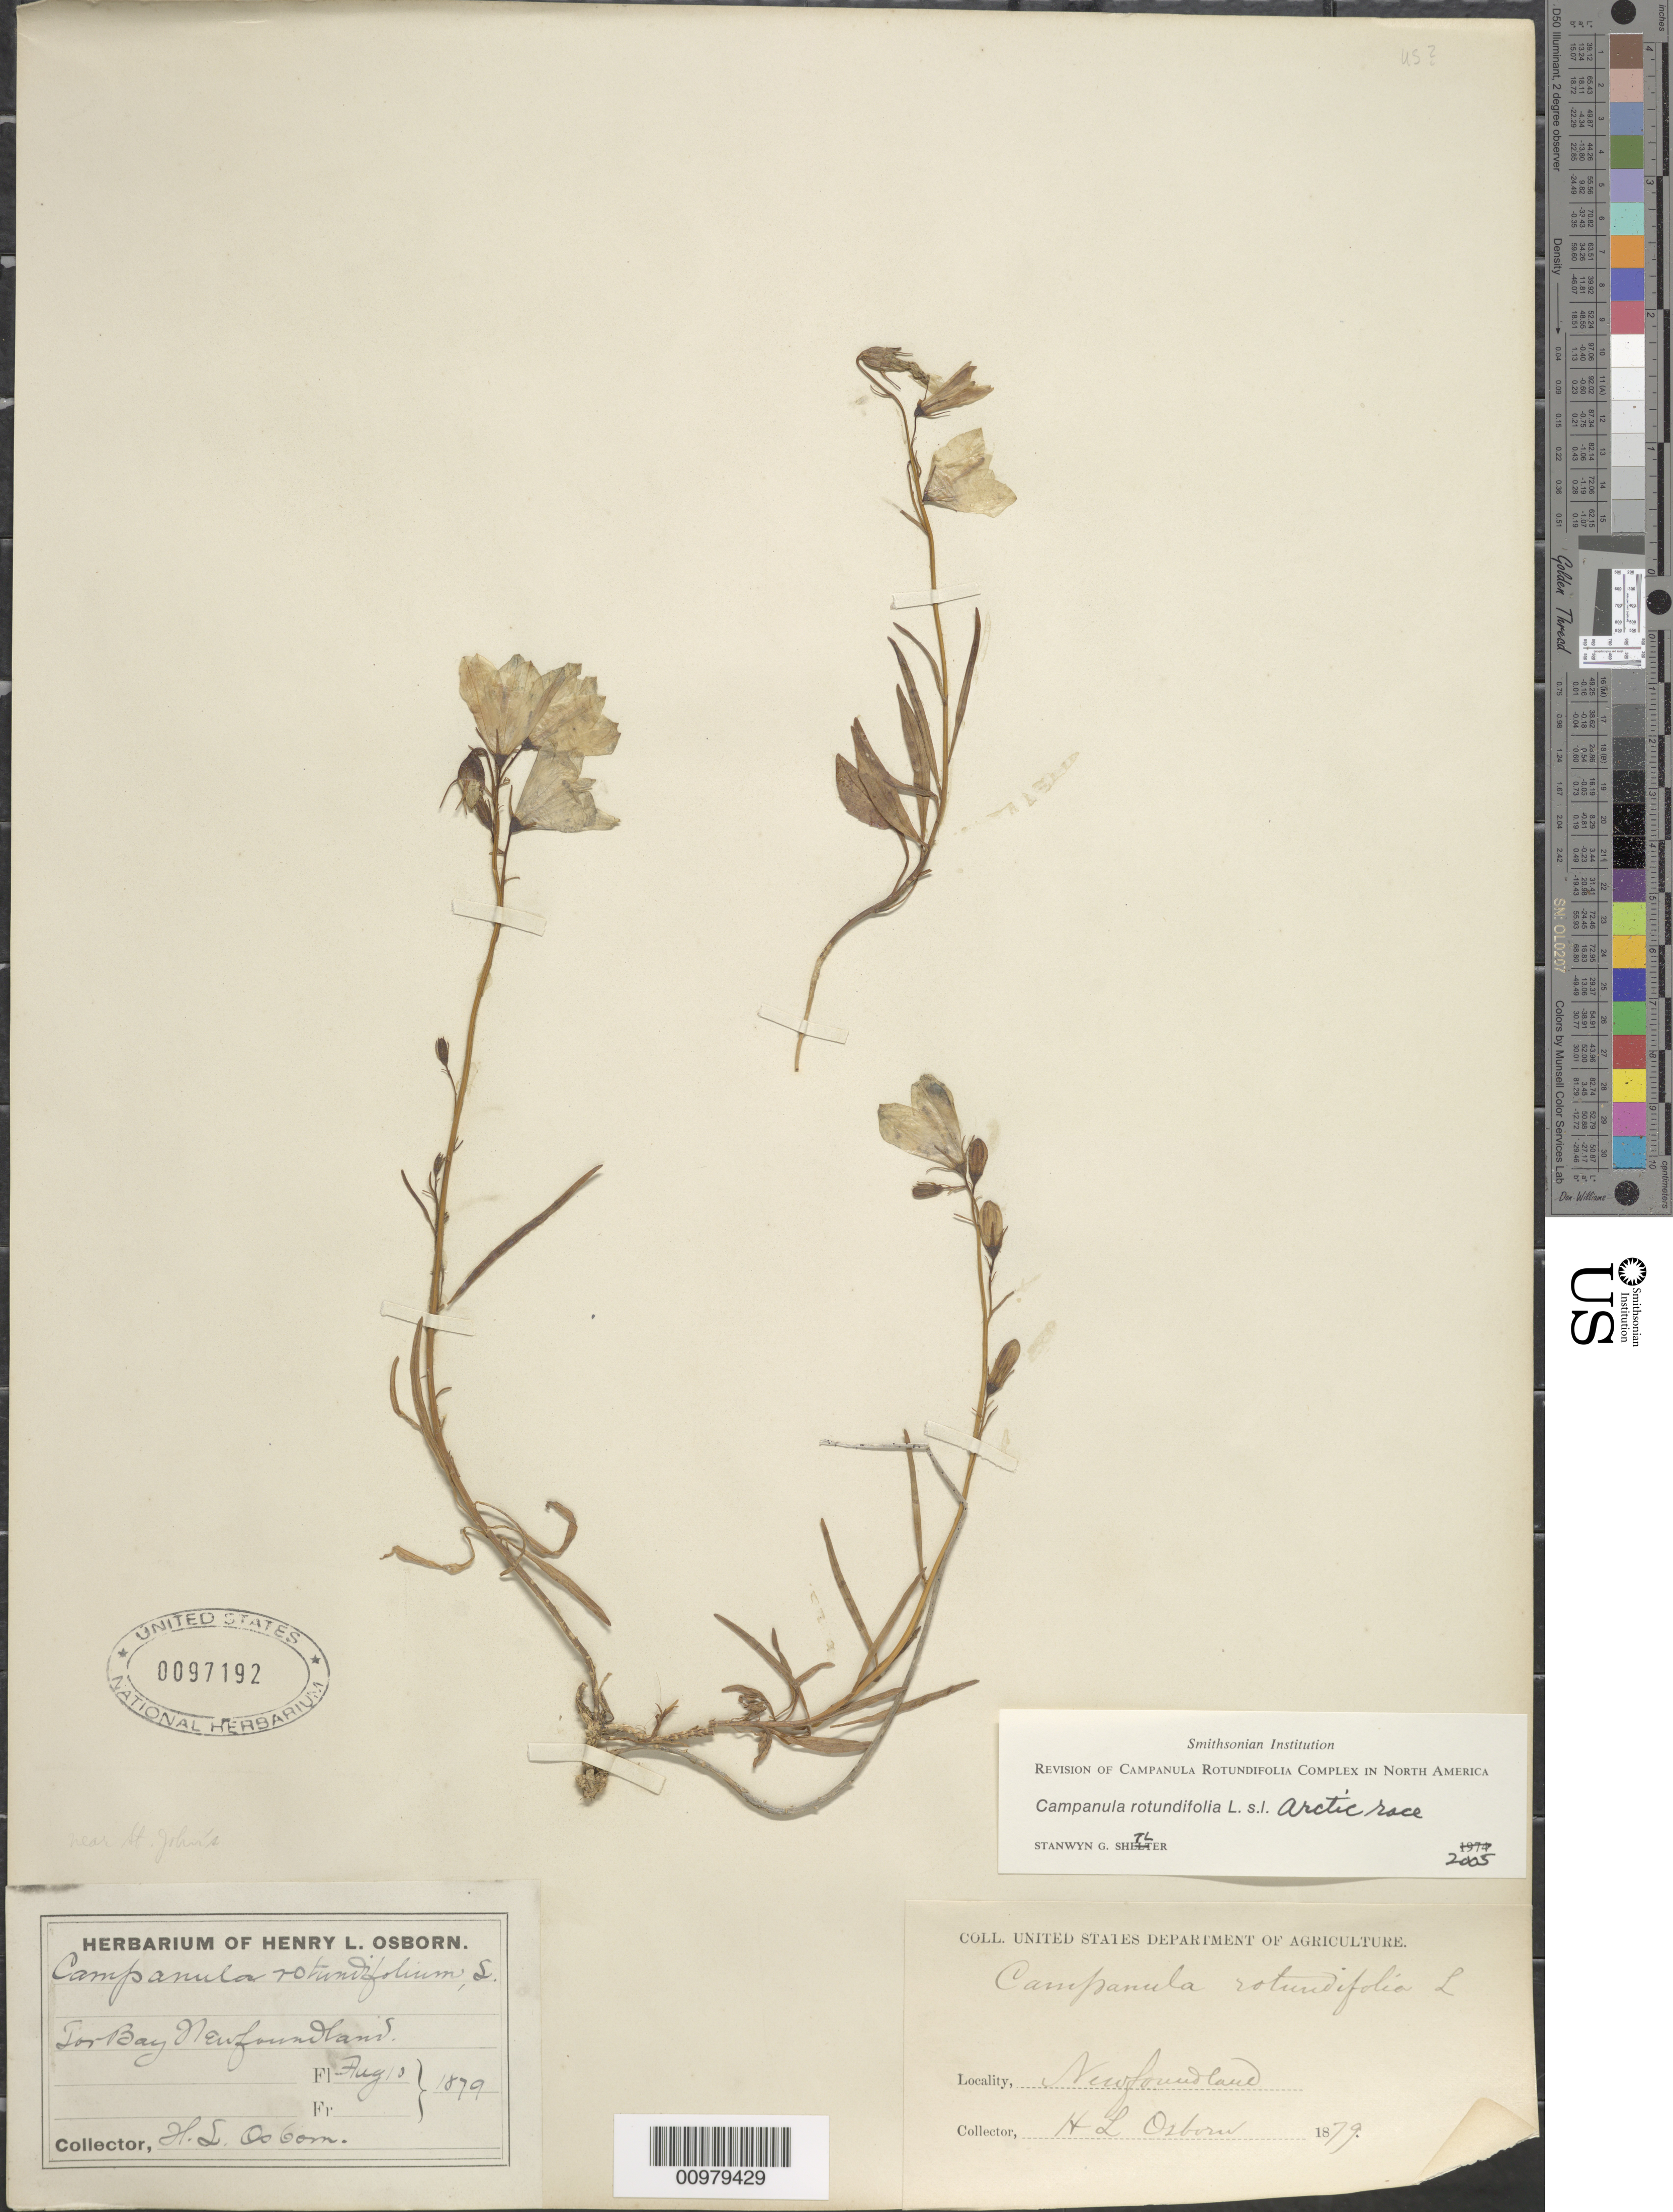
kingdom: Plantae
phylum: Tracheophyta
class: Magnoliopsida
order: Asterales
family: Campanulaceae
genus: Campanula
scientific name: Campanula rotundifolia L. Arctic race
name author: L.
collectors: H. Osborn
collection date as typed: Aug. 10, 1879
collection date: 1879-08-10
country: Canada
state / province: Newfoundland and Labrador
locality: TorBay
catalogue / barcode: US 97192